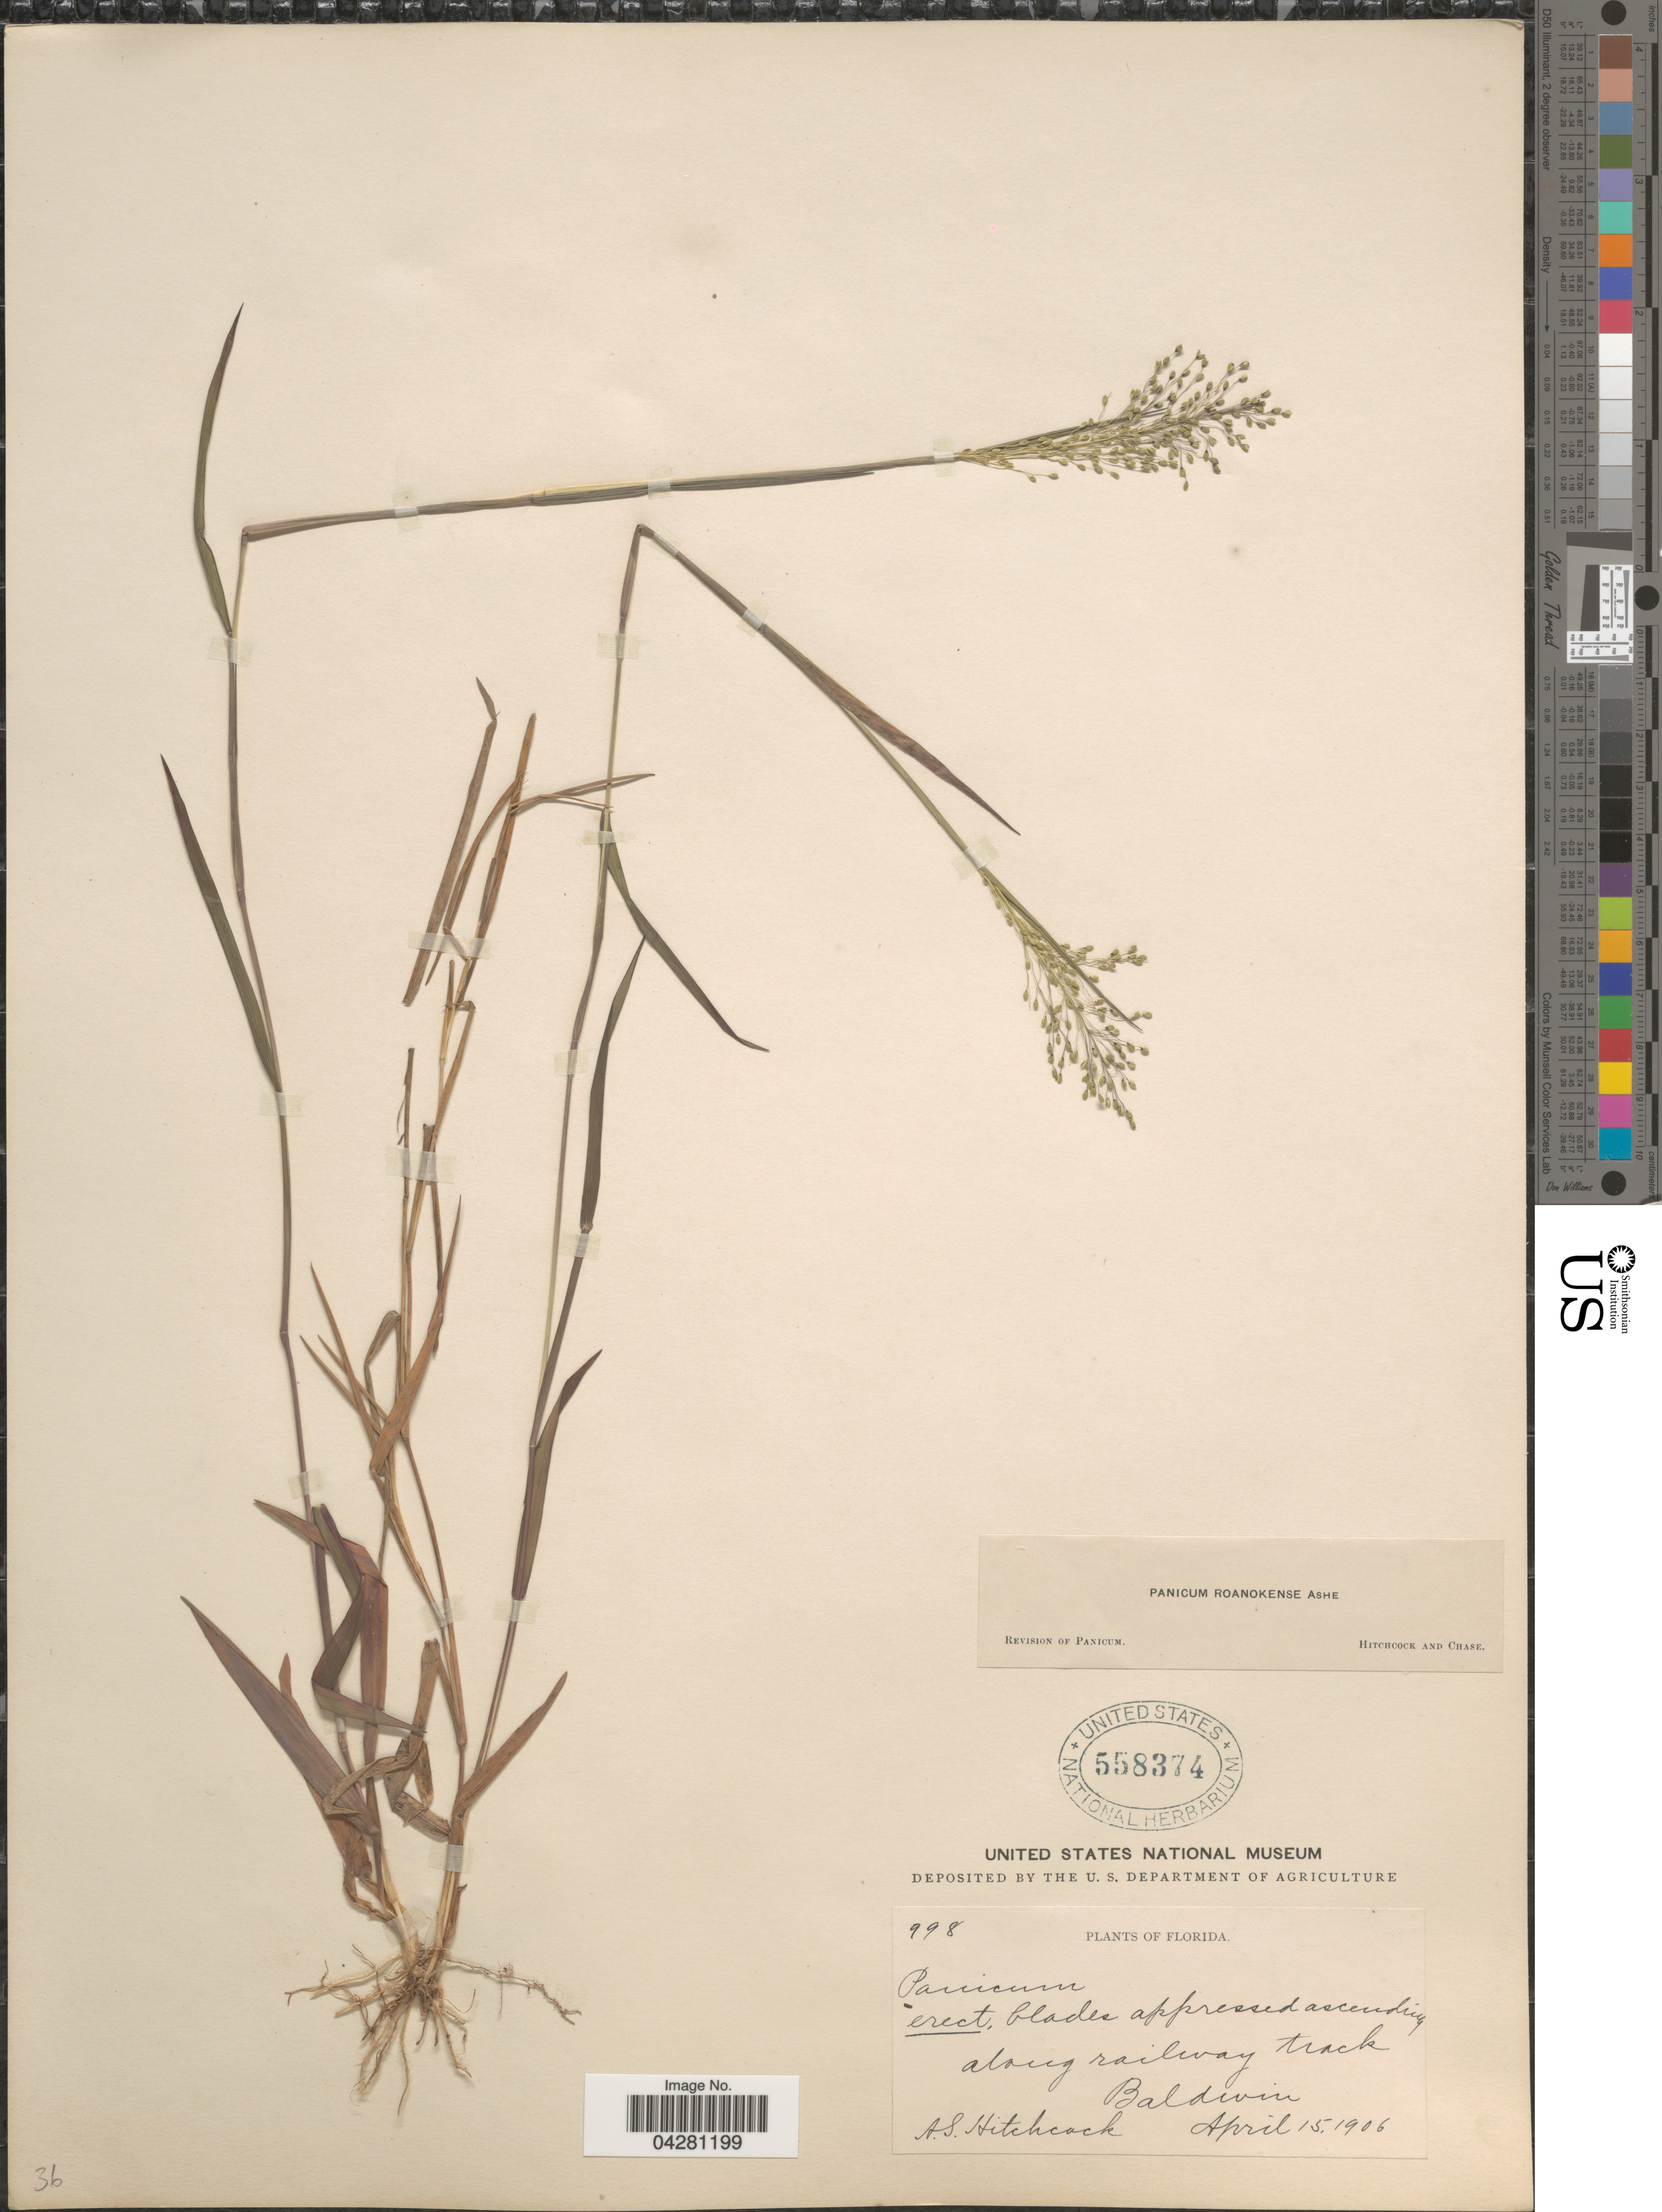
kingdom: Plantae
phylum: Tracheophyta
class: Liliopsida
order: Poales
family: Poaceae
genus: Dichanthelium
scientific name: Dichanthelium dichotomum subsp. roanokense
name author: (Ashe) LeBlond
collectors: A. S. Hitchcock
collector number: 998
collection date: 1906-04-15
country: United States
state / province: Florida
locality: Along railway track. Baldwin.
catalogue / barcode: US 558374